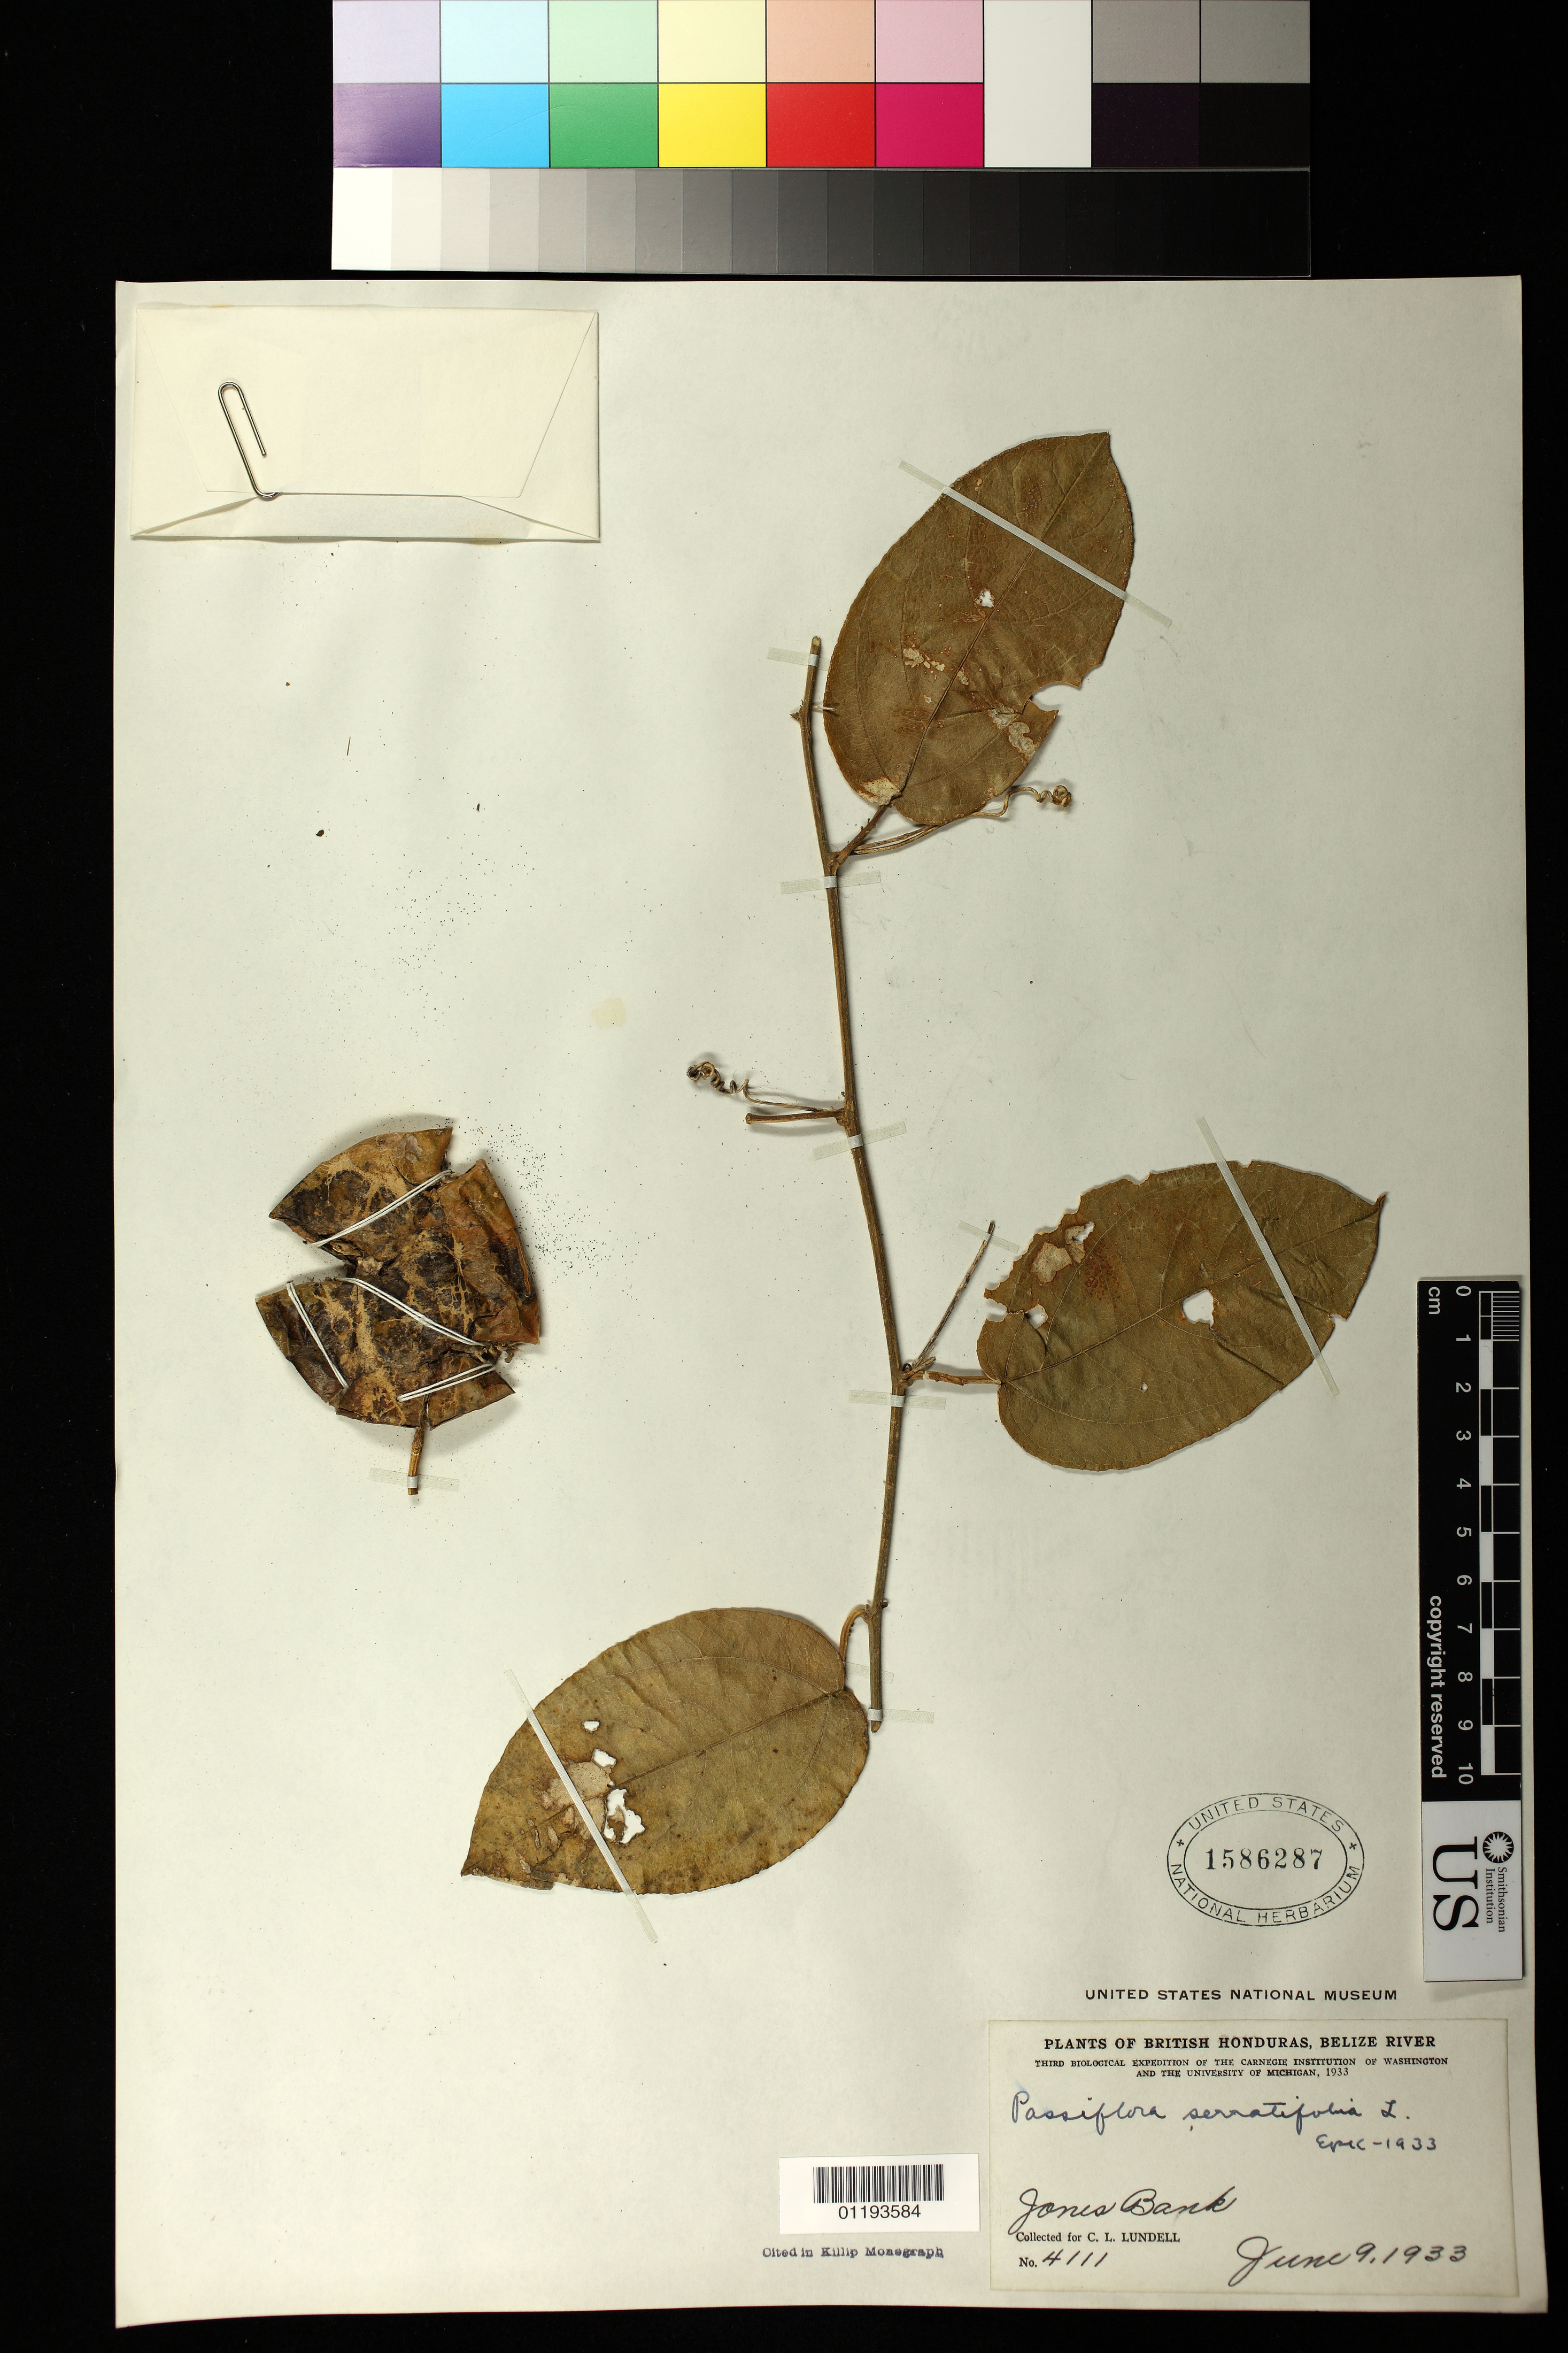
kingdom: Plantae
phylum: Tracheophyta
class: Magnoliopsida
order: Malpighiales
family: Passifloraceae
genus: Passiflora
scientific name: Passiflora serratifolia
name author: L.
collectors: C. L. Lundell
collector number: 4111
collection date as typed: Jun 9 1933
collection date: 1933-06-09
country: Belize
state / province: Belize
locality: Belize River, Jones Bank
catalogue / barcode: US 1586287